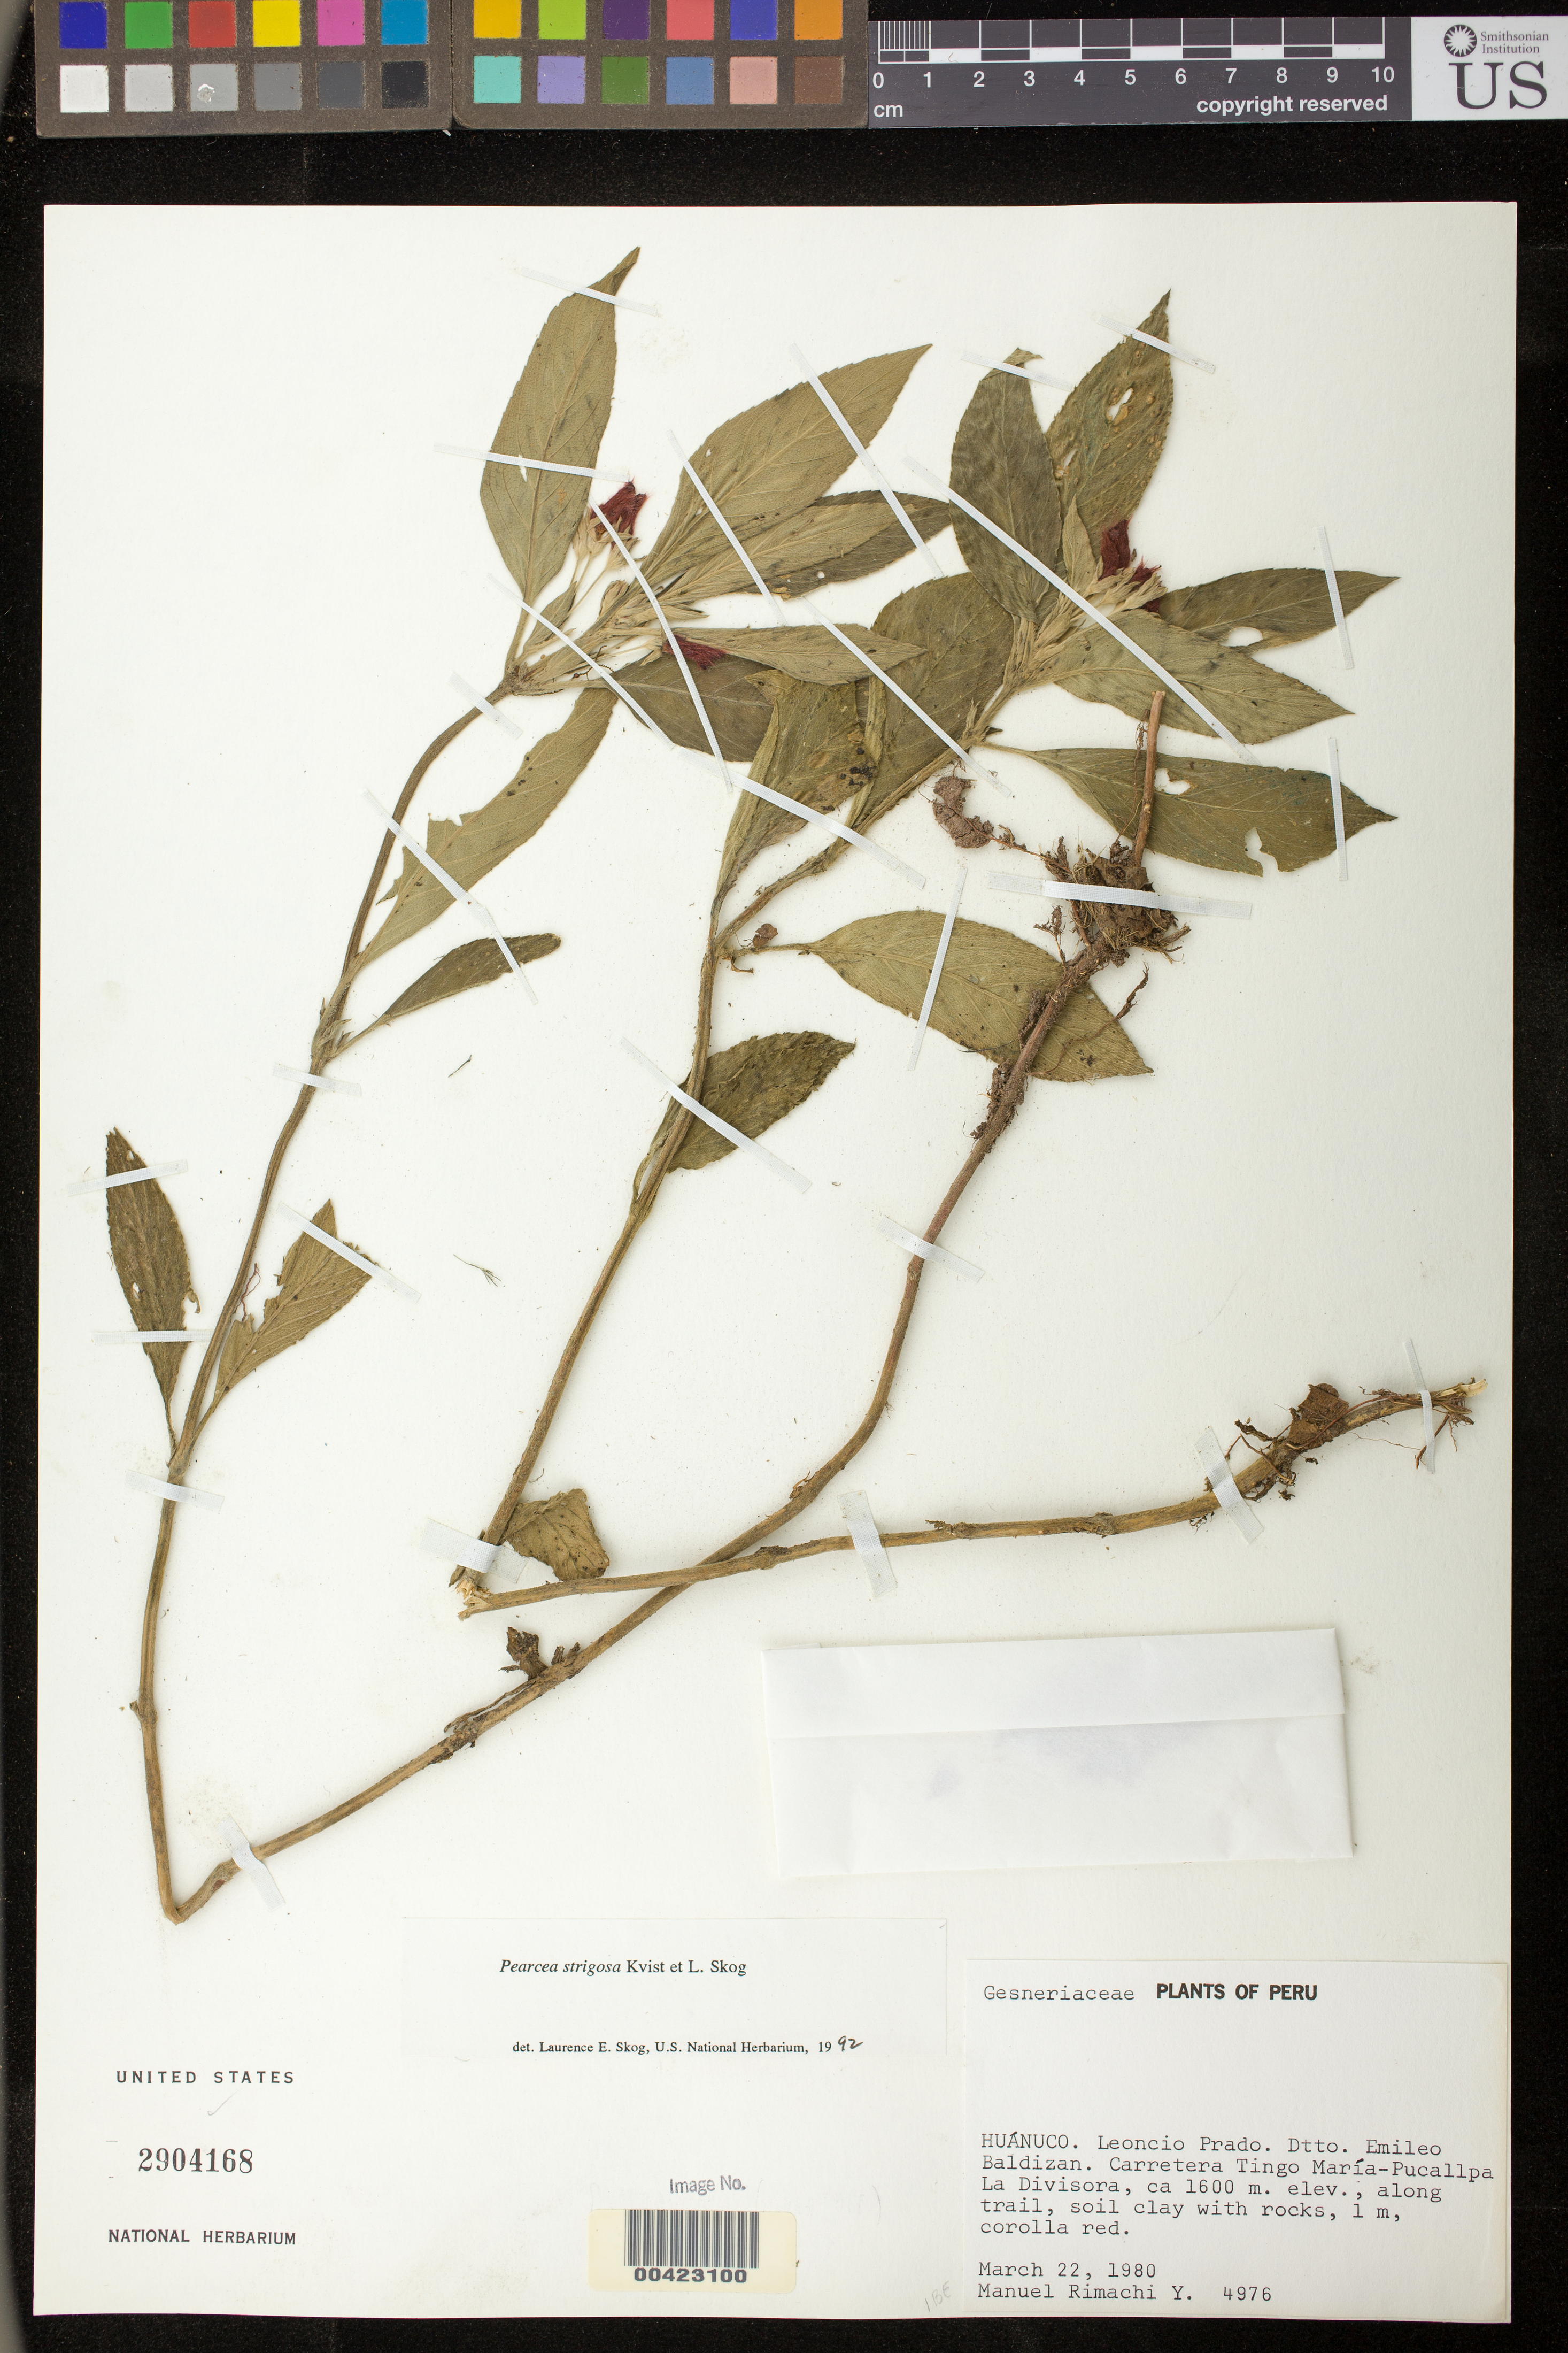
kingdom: Plantae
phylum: Tracheophyta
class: Magnoliopsida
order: Lamiales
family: Gesneriaceae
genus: Pearcea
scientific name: Pearcea strigosa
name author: L.P. Kvist & L.E. Skog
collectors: M. Rimachi Y.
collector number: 4976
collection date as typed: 22 Mar 1980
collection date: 1980-03-22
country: Peru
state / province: Huánuco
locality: Leoncio Prado, Tingo Maria - Pucallpa road, La Divisoria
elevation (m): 1600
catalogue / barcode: US 2904168